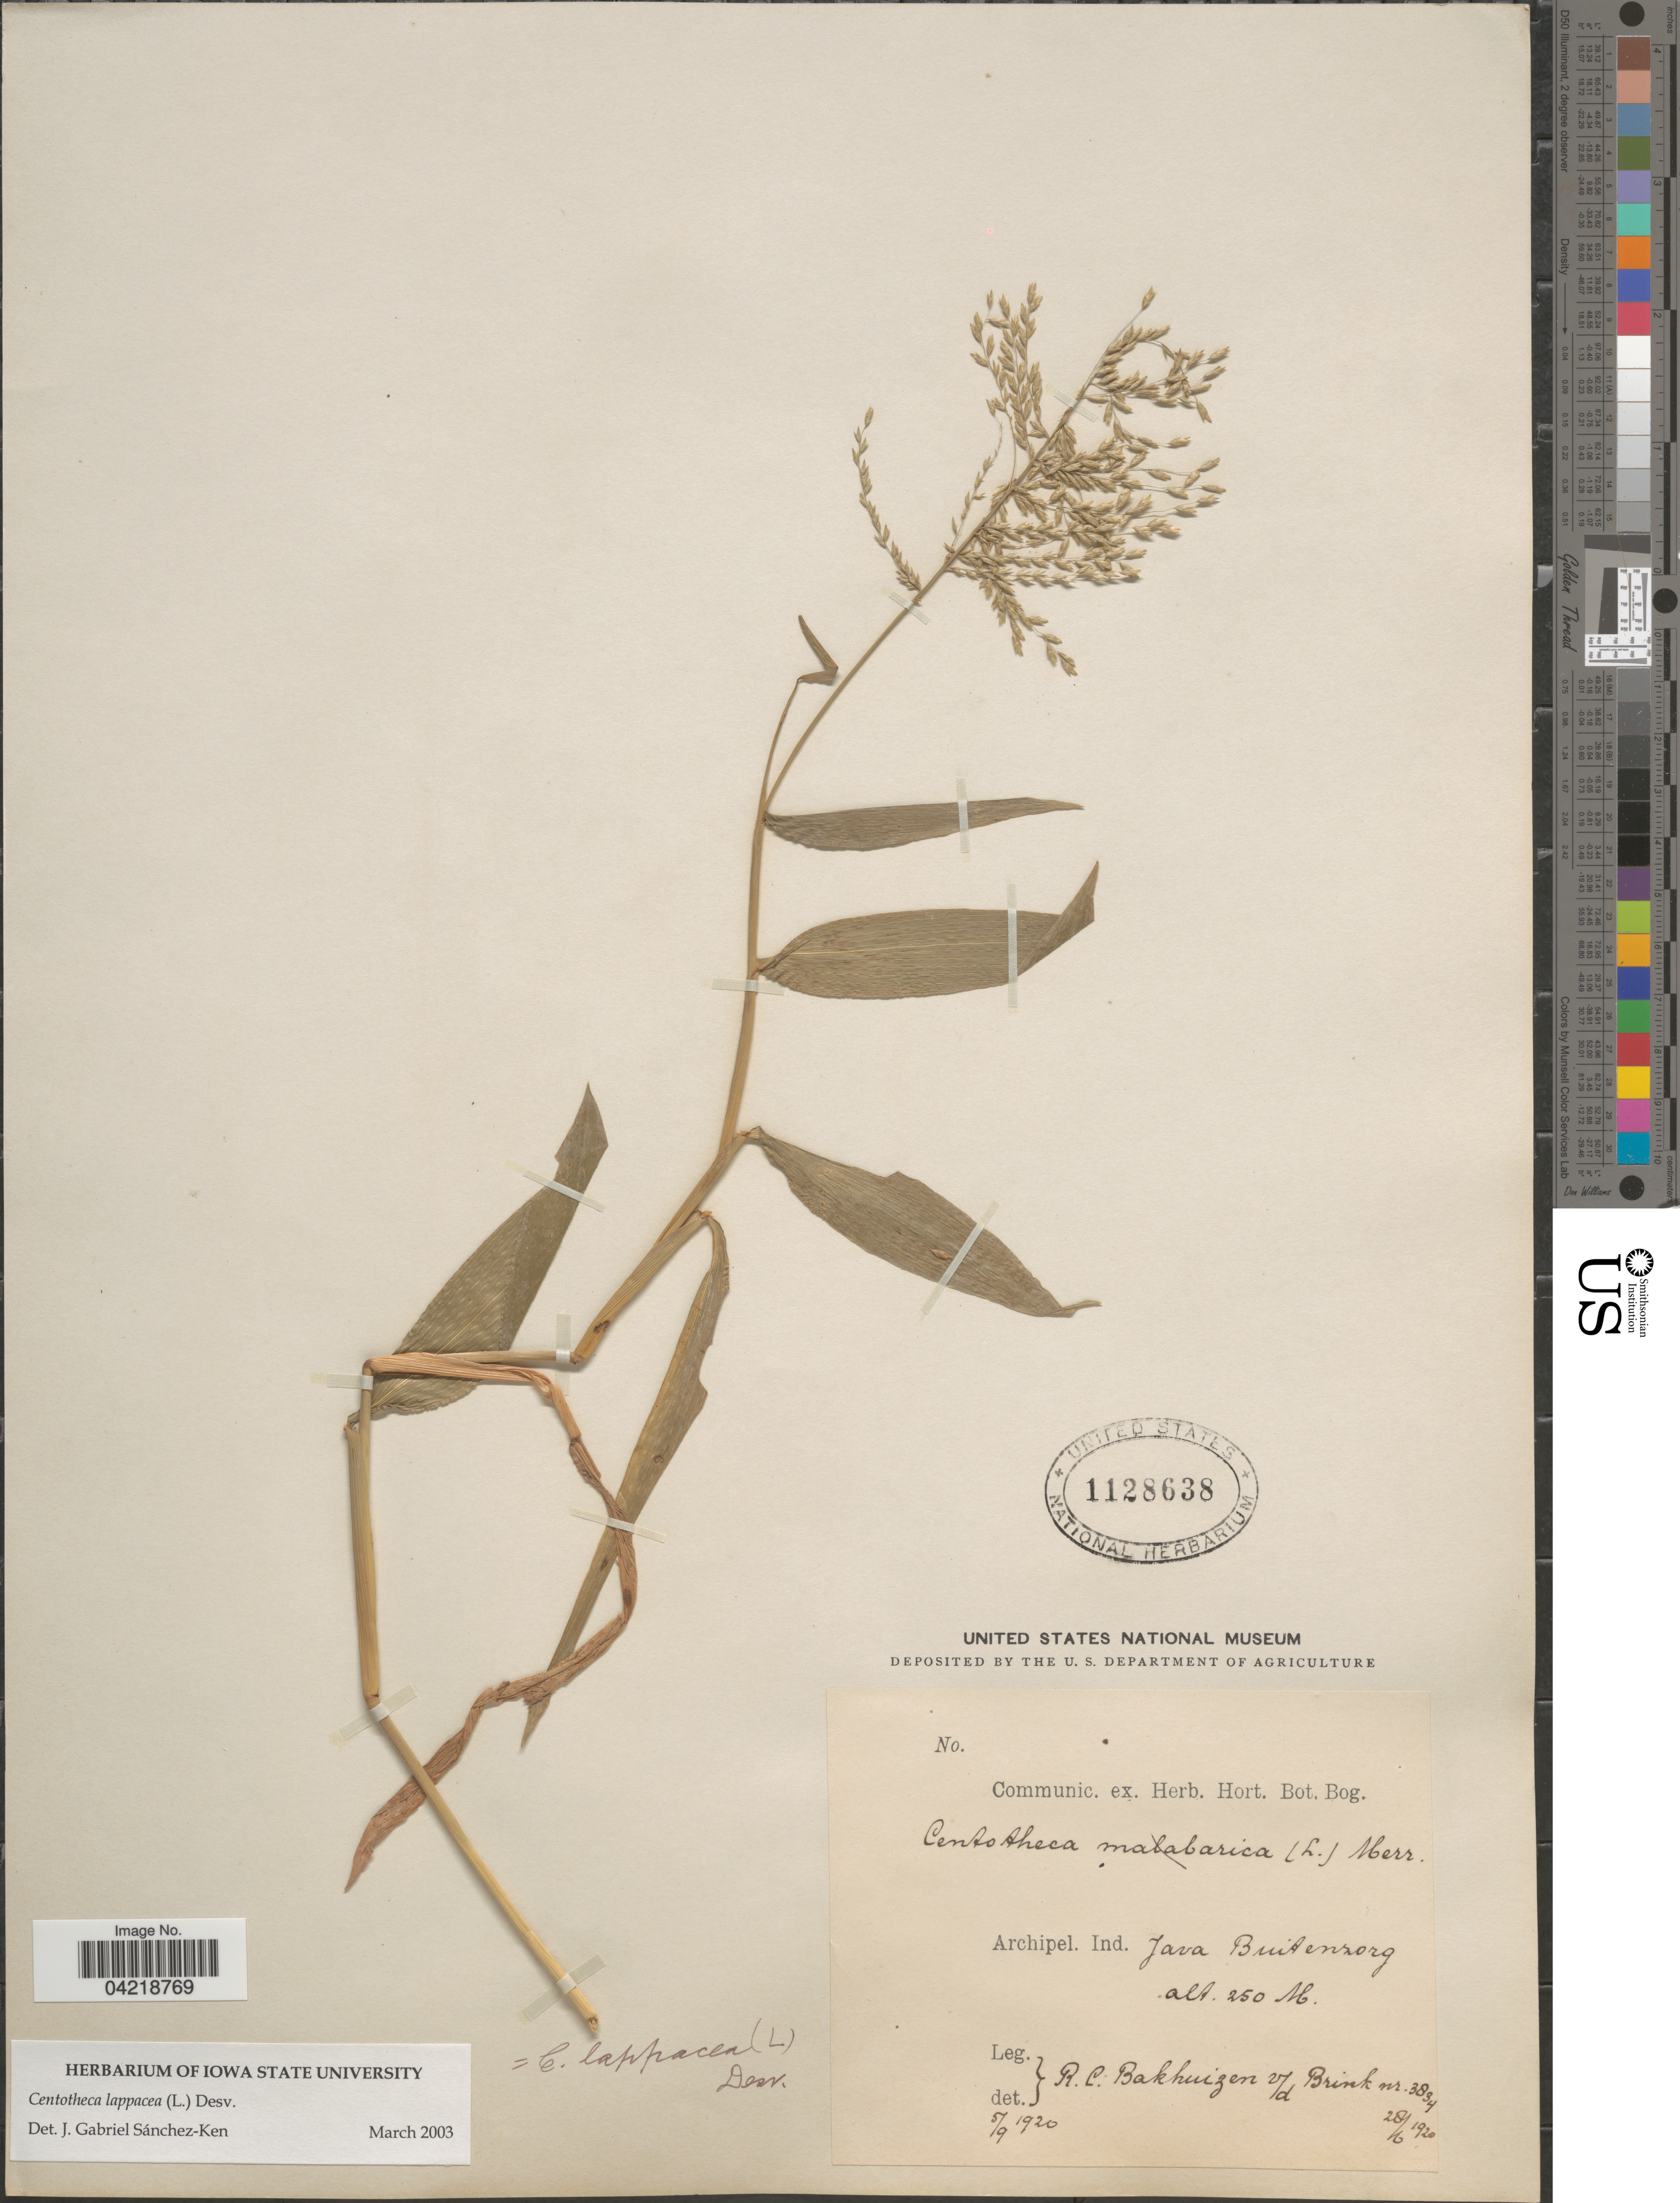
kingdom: Plantae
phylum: Tracheophyta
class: Liliopsida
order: Poales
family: Poaceae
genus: Centotheca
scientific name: Centotheca lappacea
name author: (L.) Desv.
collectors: R. C. Bakhuizen van den Brink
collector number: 3834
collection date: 1920-06-28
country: Indonesia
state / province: Java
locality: Archipel. Ind. Java Buitenzorg.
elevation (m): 250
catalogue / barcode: US 1128638